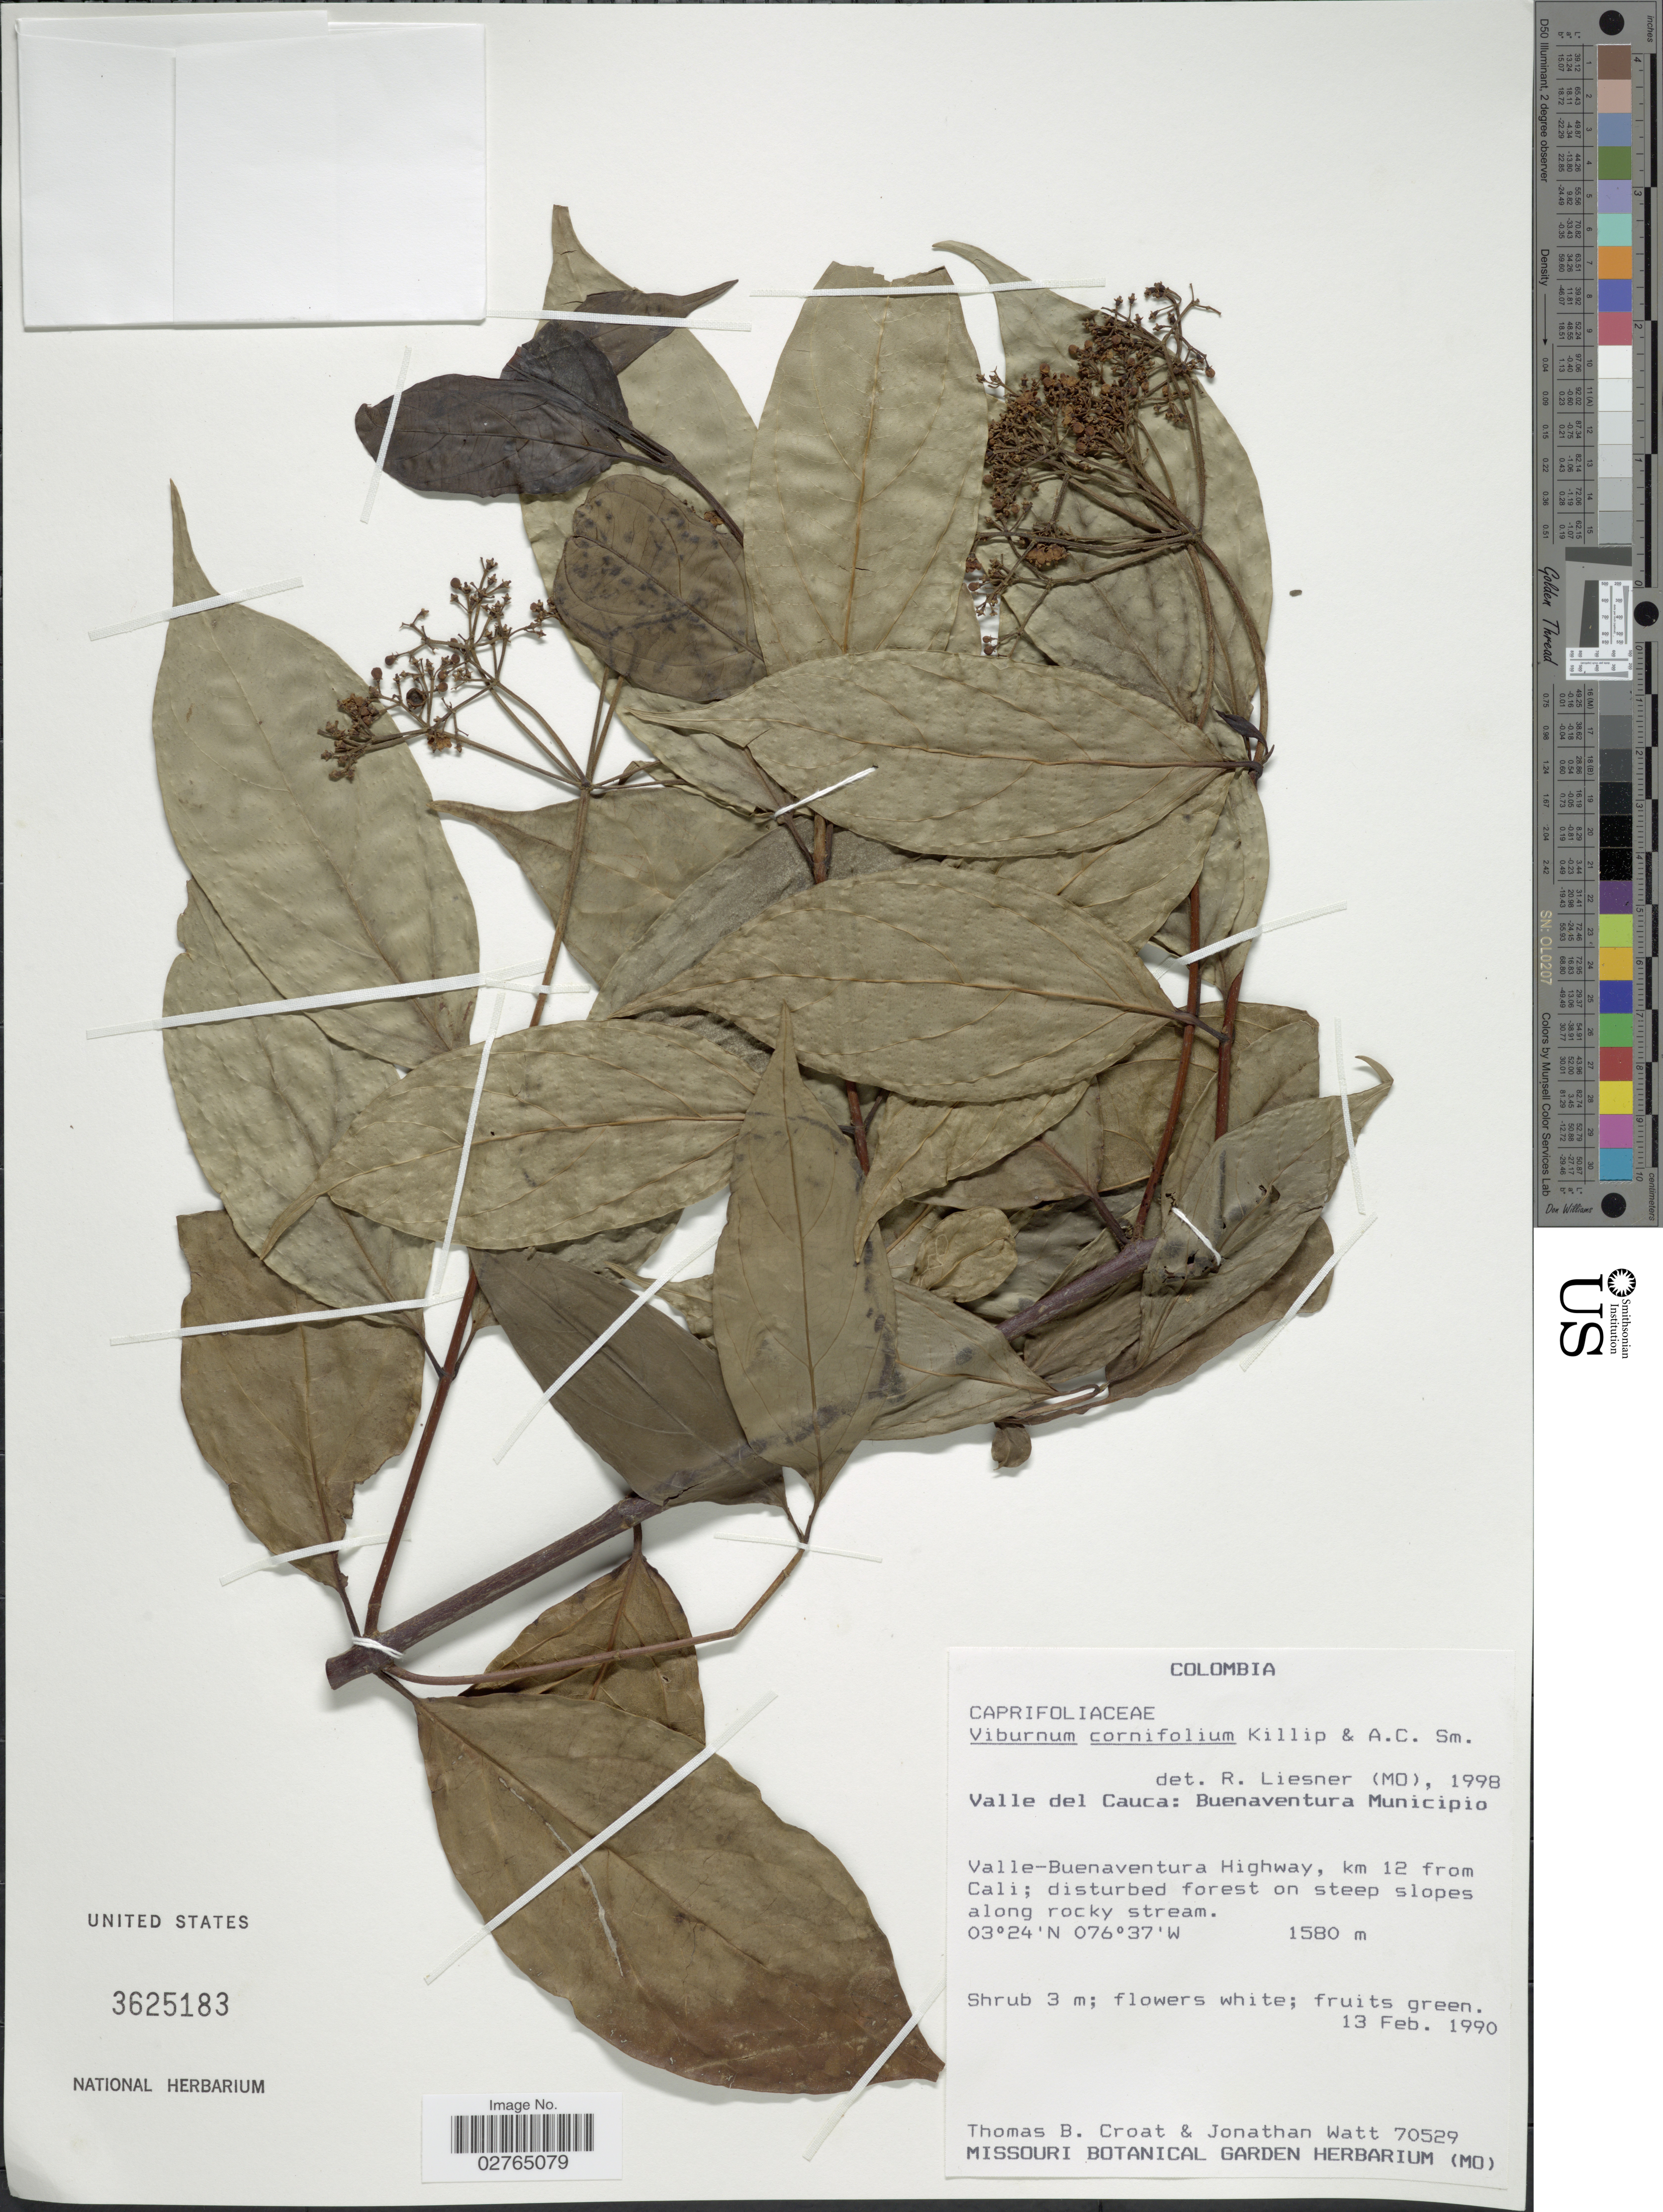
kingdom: Plantae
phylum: Tracheophyta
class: Magnoliopsida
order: Dipsacales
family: Viburnaceae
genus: Viburnum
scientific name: Viburnum cornifolium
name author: Killip & A.C. Sm.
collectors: T. B. Croat & J. Watt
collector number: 70529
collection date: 1990-02-13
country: Colombia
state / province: Valle del Cauca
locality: Buenaventura Municipio. Valle-Buenaventura Highway, km 12 from Cali.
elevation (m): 1580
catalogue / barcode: US 3625183